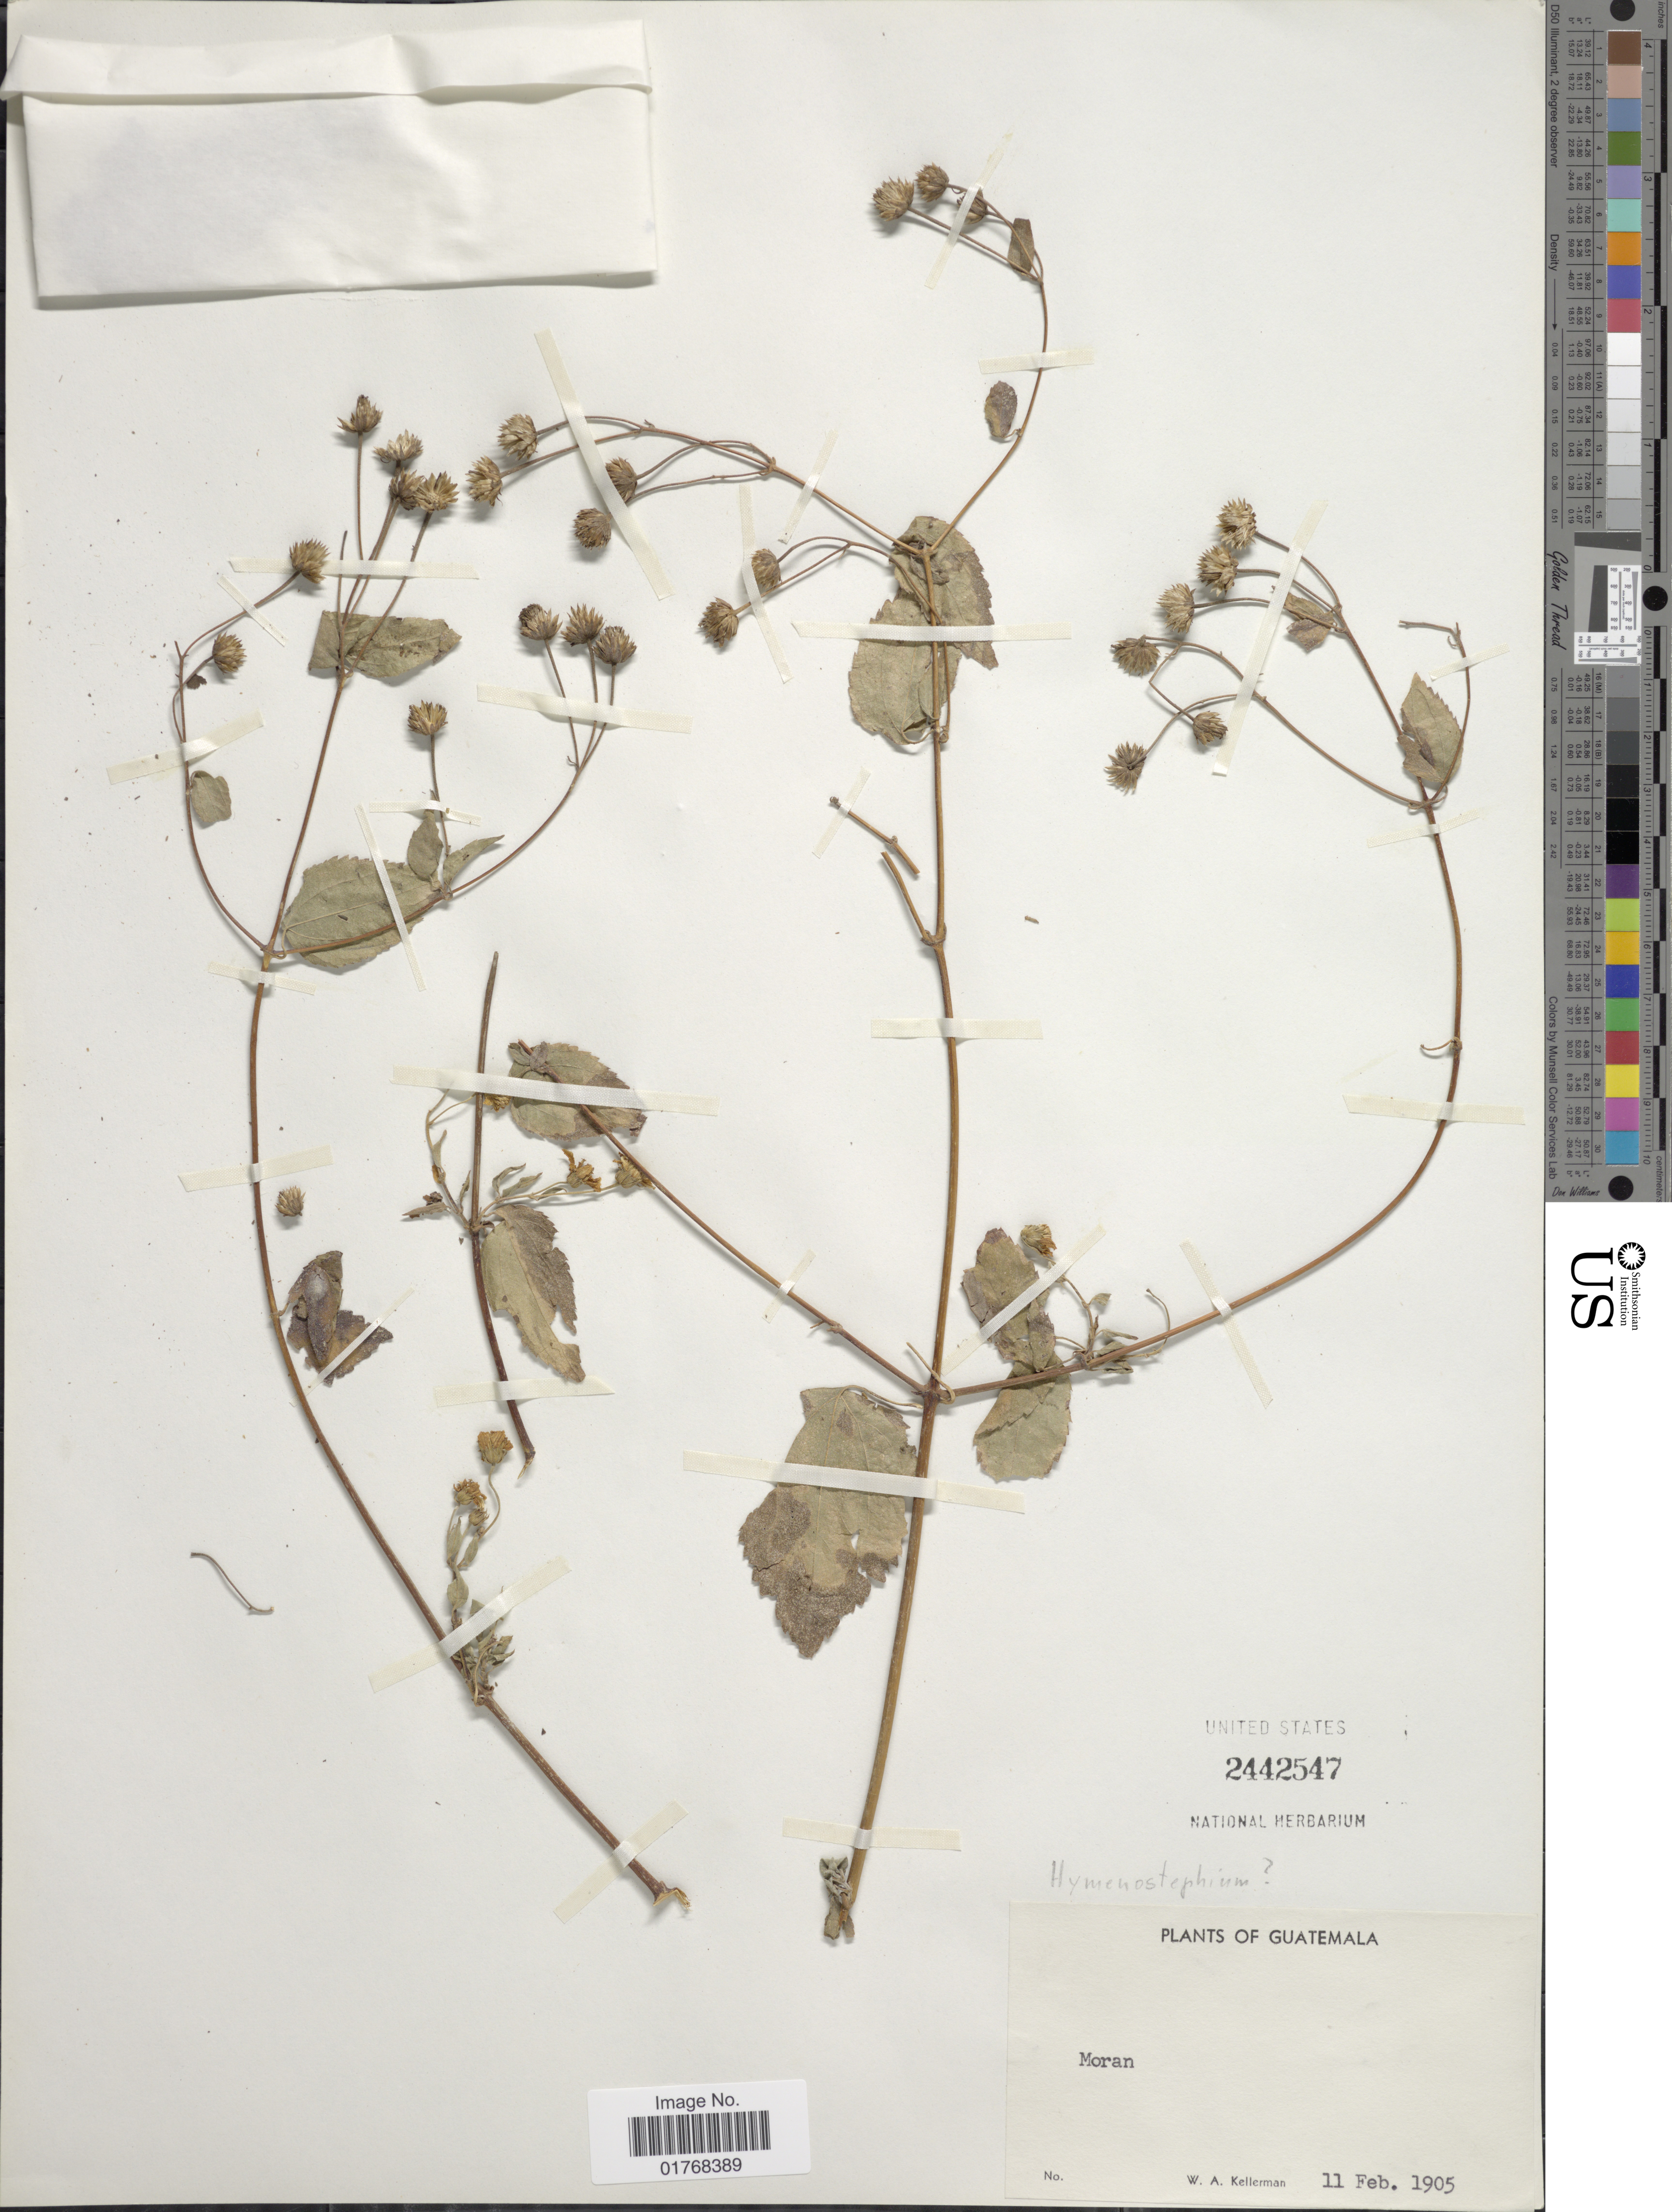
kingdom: Plantae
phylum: Tracheophyta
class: Magnoliopsida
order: Asterales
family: Asteraceae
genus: Viguiera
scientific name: Viguiera sp.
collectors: W. Kellerman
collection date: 1905-02-11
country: Guatemala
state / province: Guatemala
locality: Moran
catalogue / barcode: US 2442547